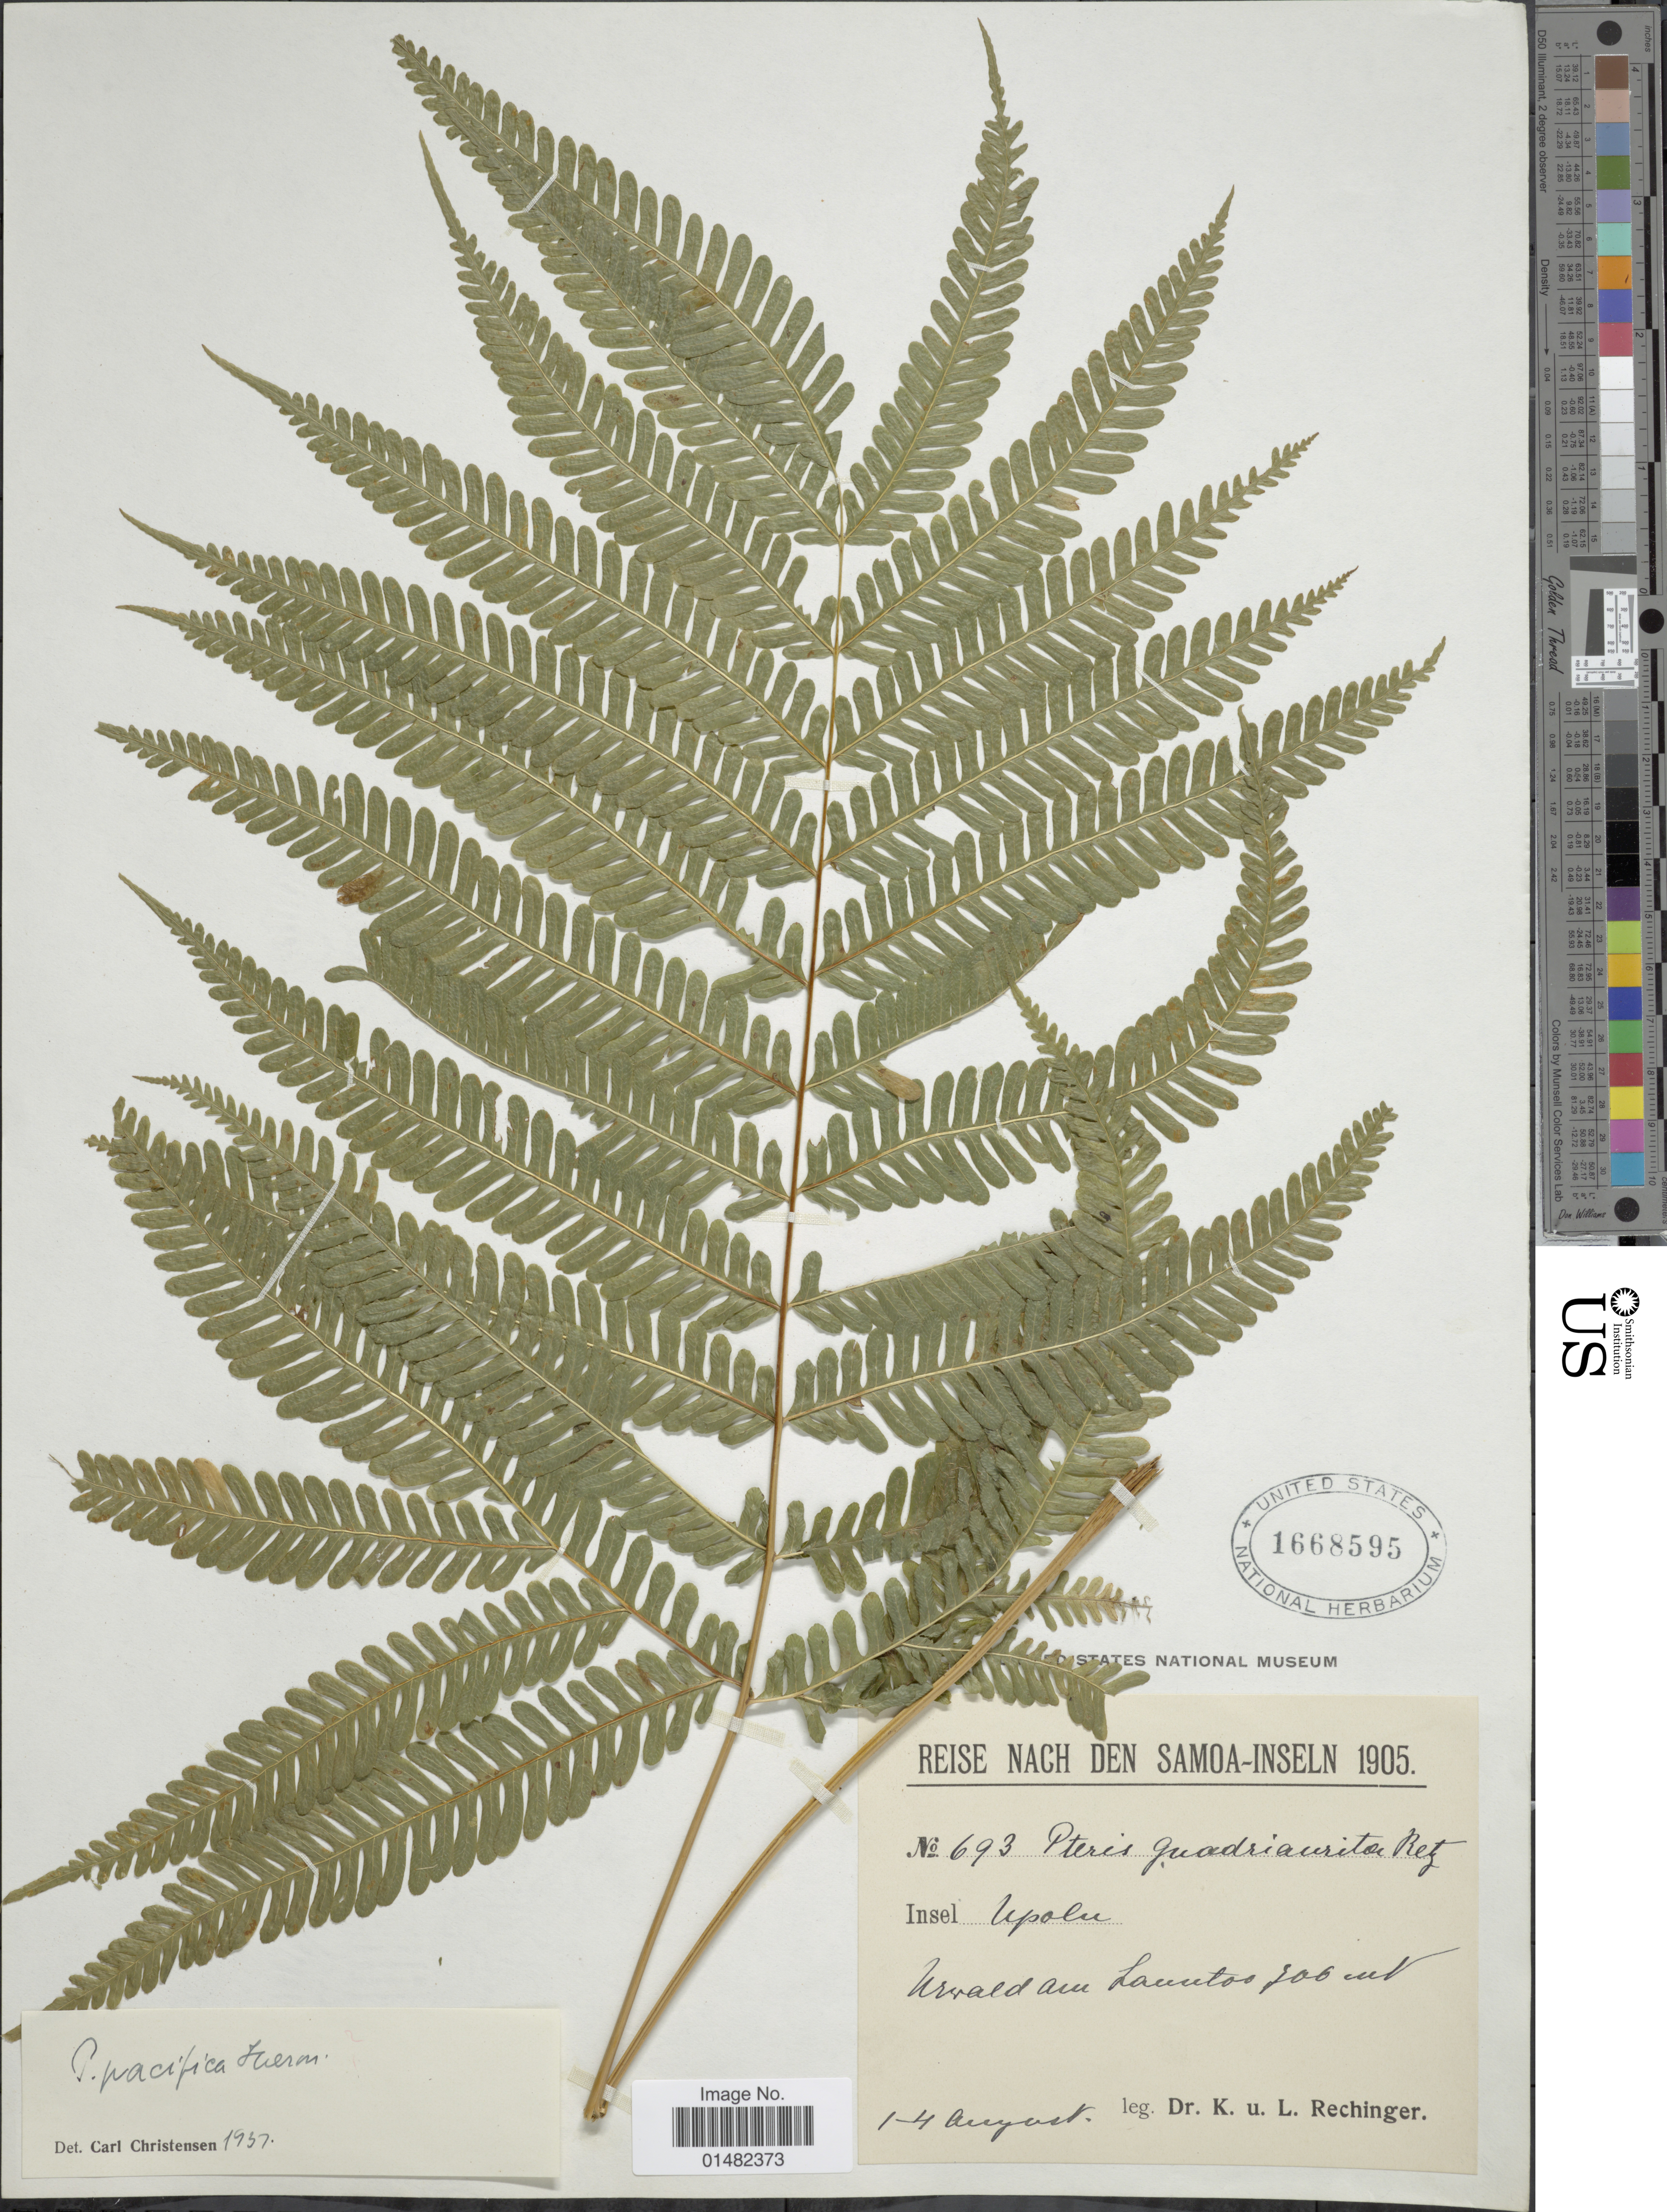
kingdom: Plantae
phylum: Tracheophyta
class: Polypodiopsida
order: Polypodiales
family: Pteridaceae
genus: Pteris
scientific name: Pteris pacifica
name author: Hieron.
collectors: K. Rechinger & L. Rechinger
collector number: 693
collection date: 1905-08-01/1905-08-04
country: Samoa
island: Upolu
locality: Upolu, Urwald am Launtos [interpreted]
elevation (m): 700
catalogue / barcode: US 1668595